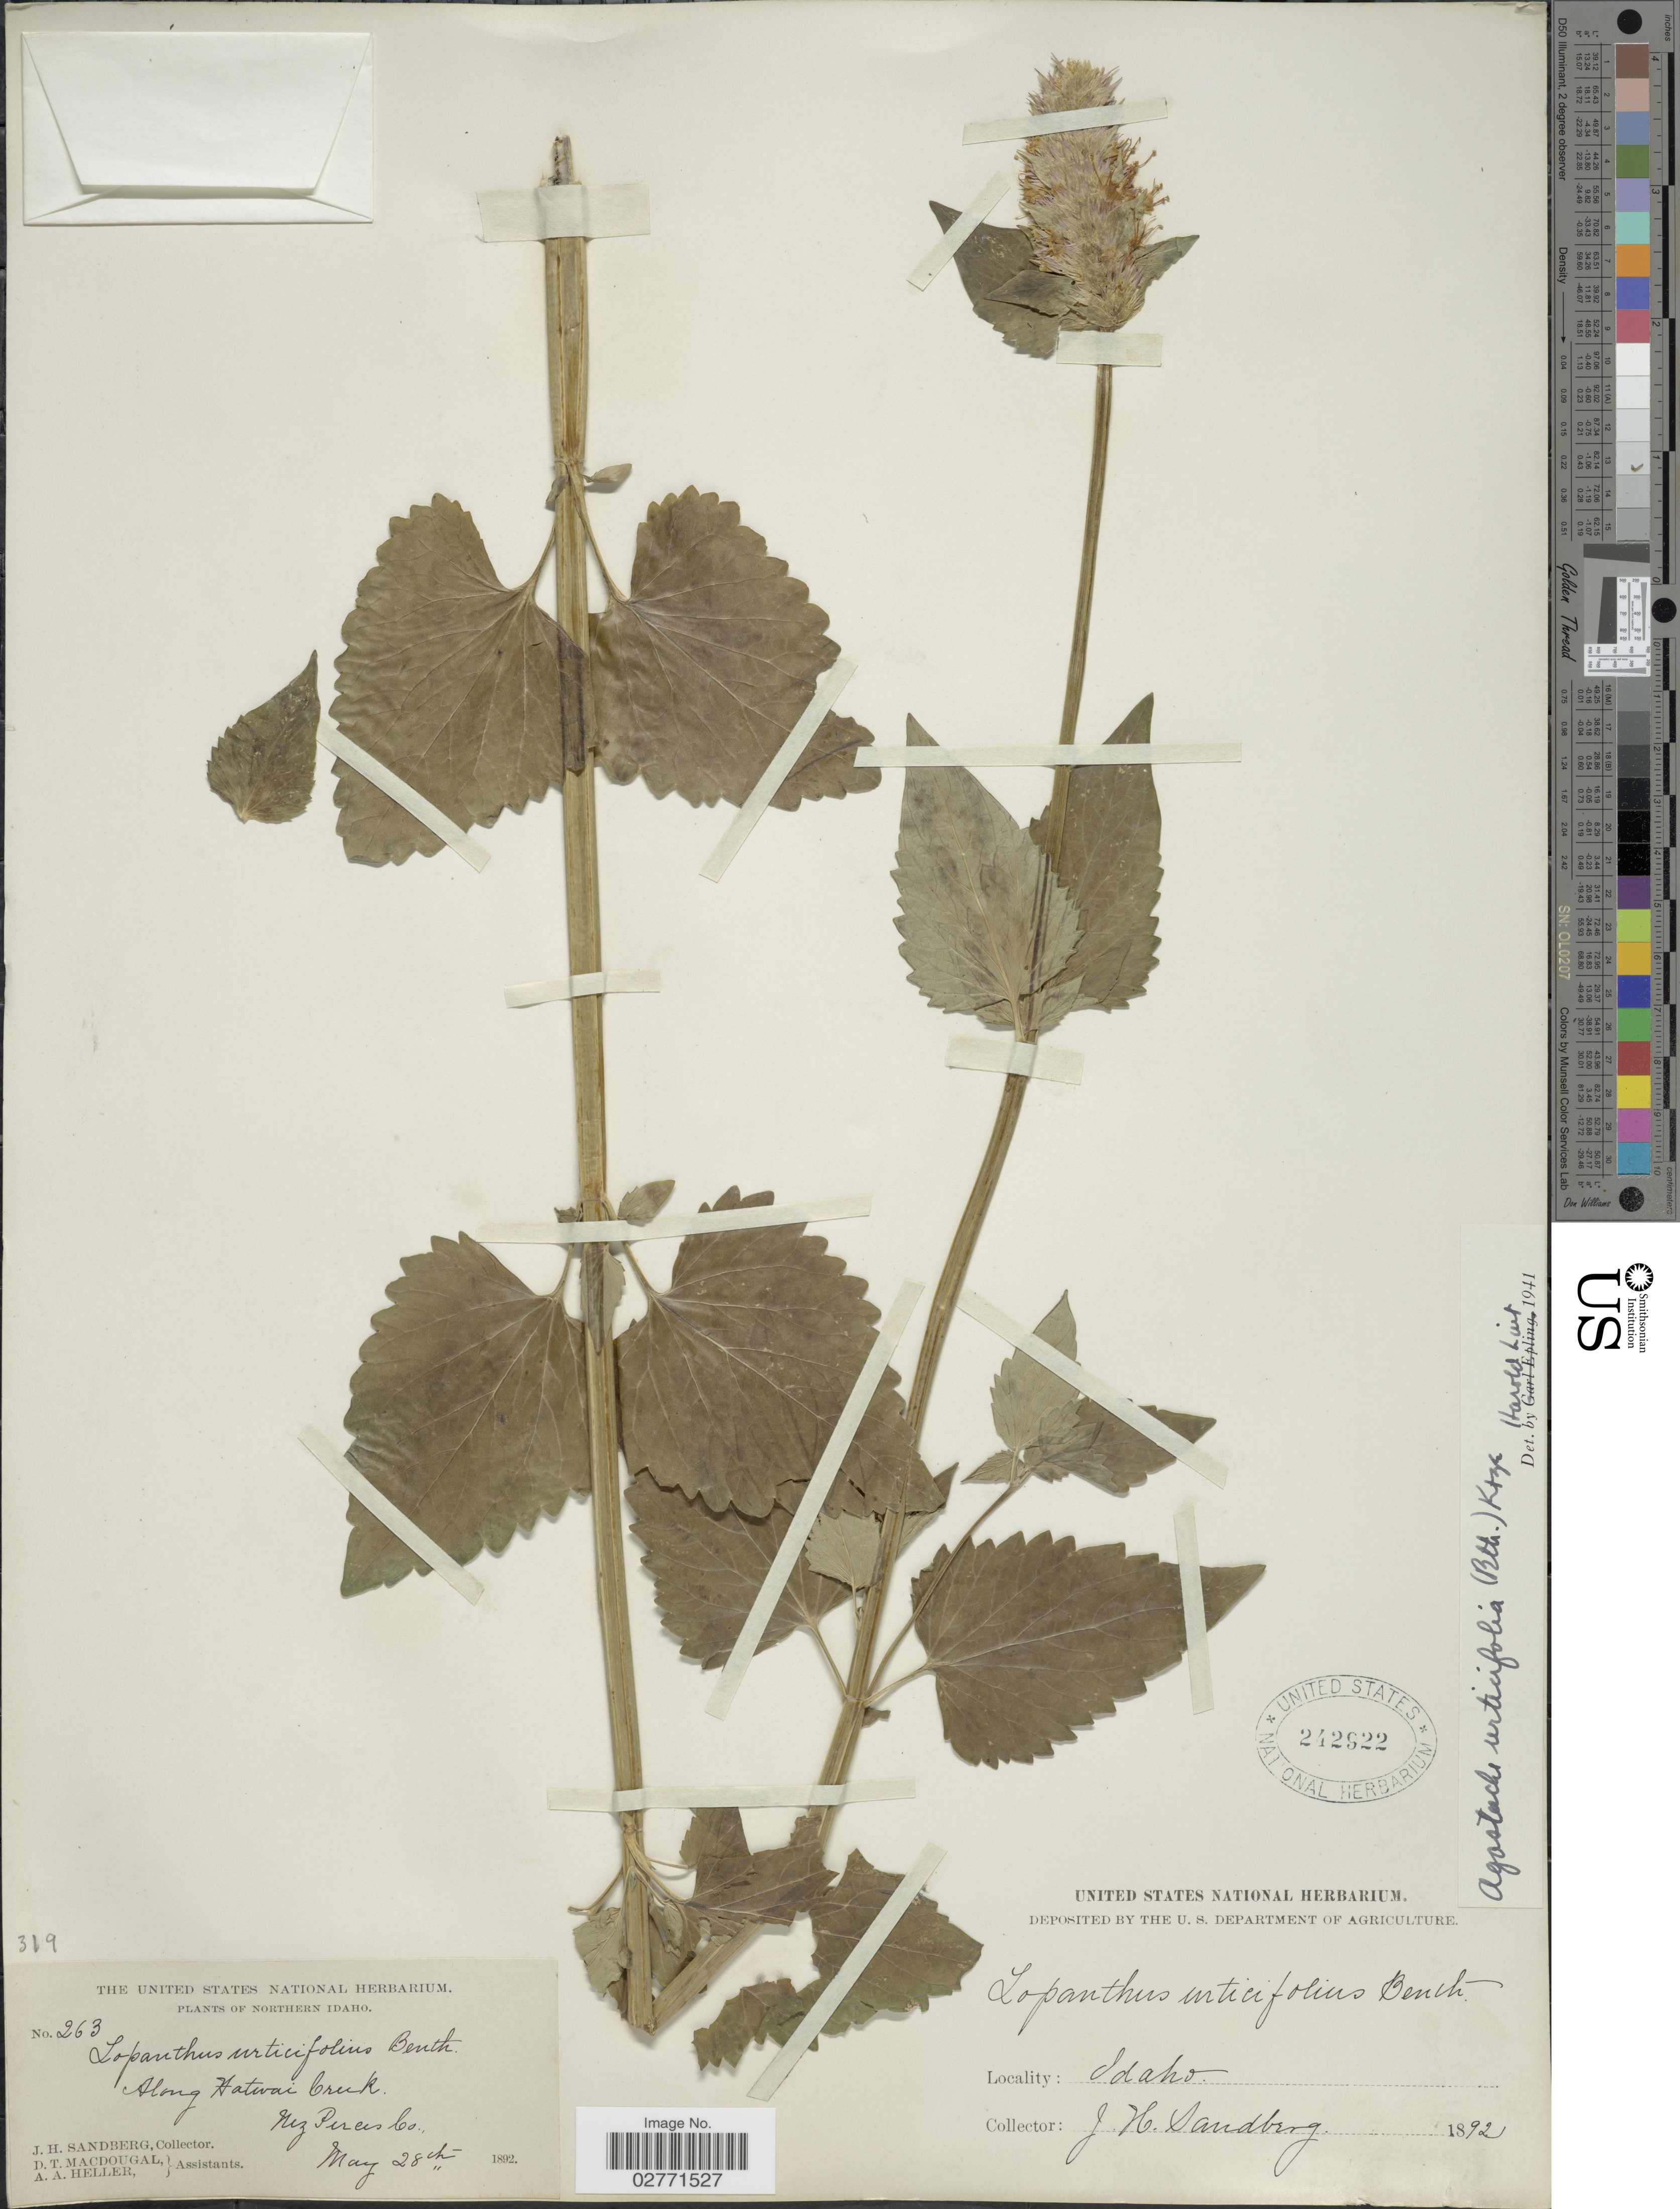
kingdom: Plantae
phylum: Tracheophyta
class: Magnoliopsida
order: Lamiales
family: Lamiaceae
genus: Agastache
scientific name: Agastache urticifolia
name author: (Benth.) Kuntze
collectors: J. H. Sandberg, D. T. MacDougal & A. A. Heller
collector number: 263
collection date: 1892-05-28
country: United States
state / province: Idaho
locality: Northern Idaho, Along Hatwai Creek, Nez Perces Co.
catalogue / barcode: US 242922